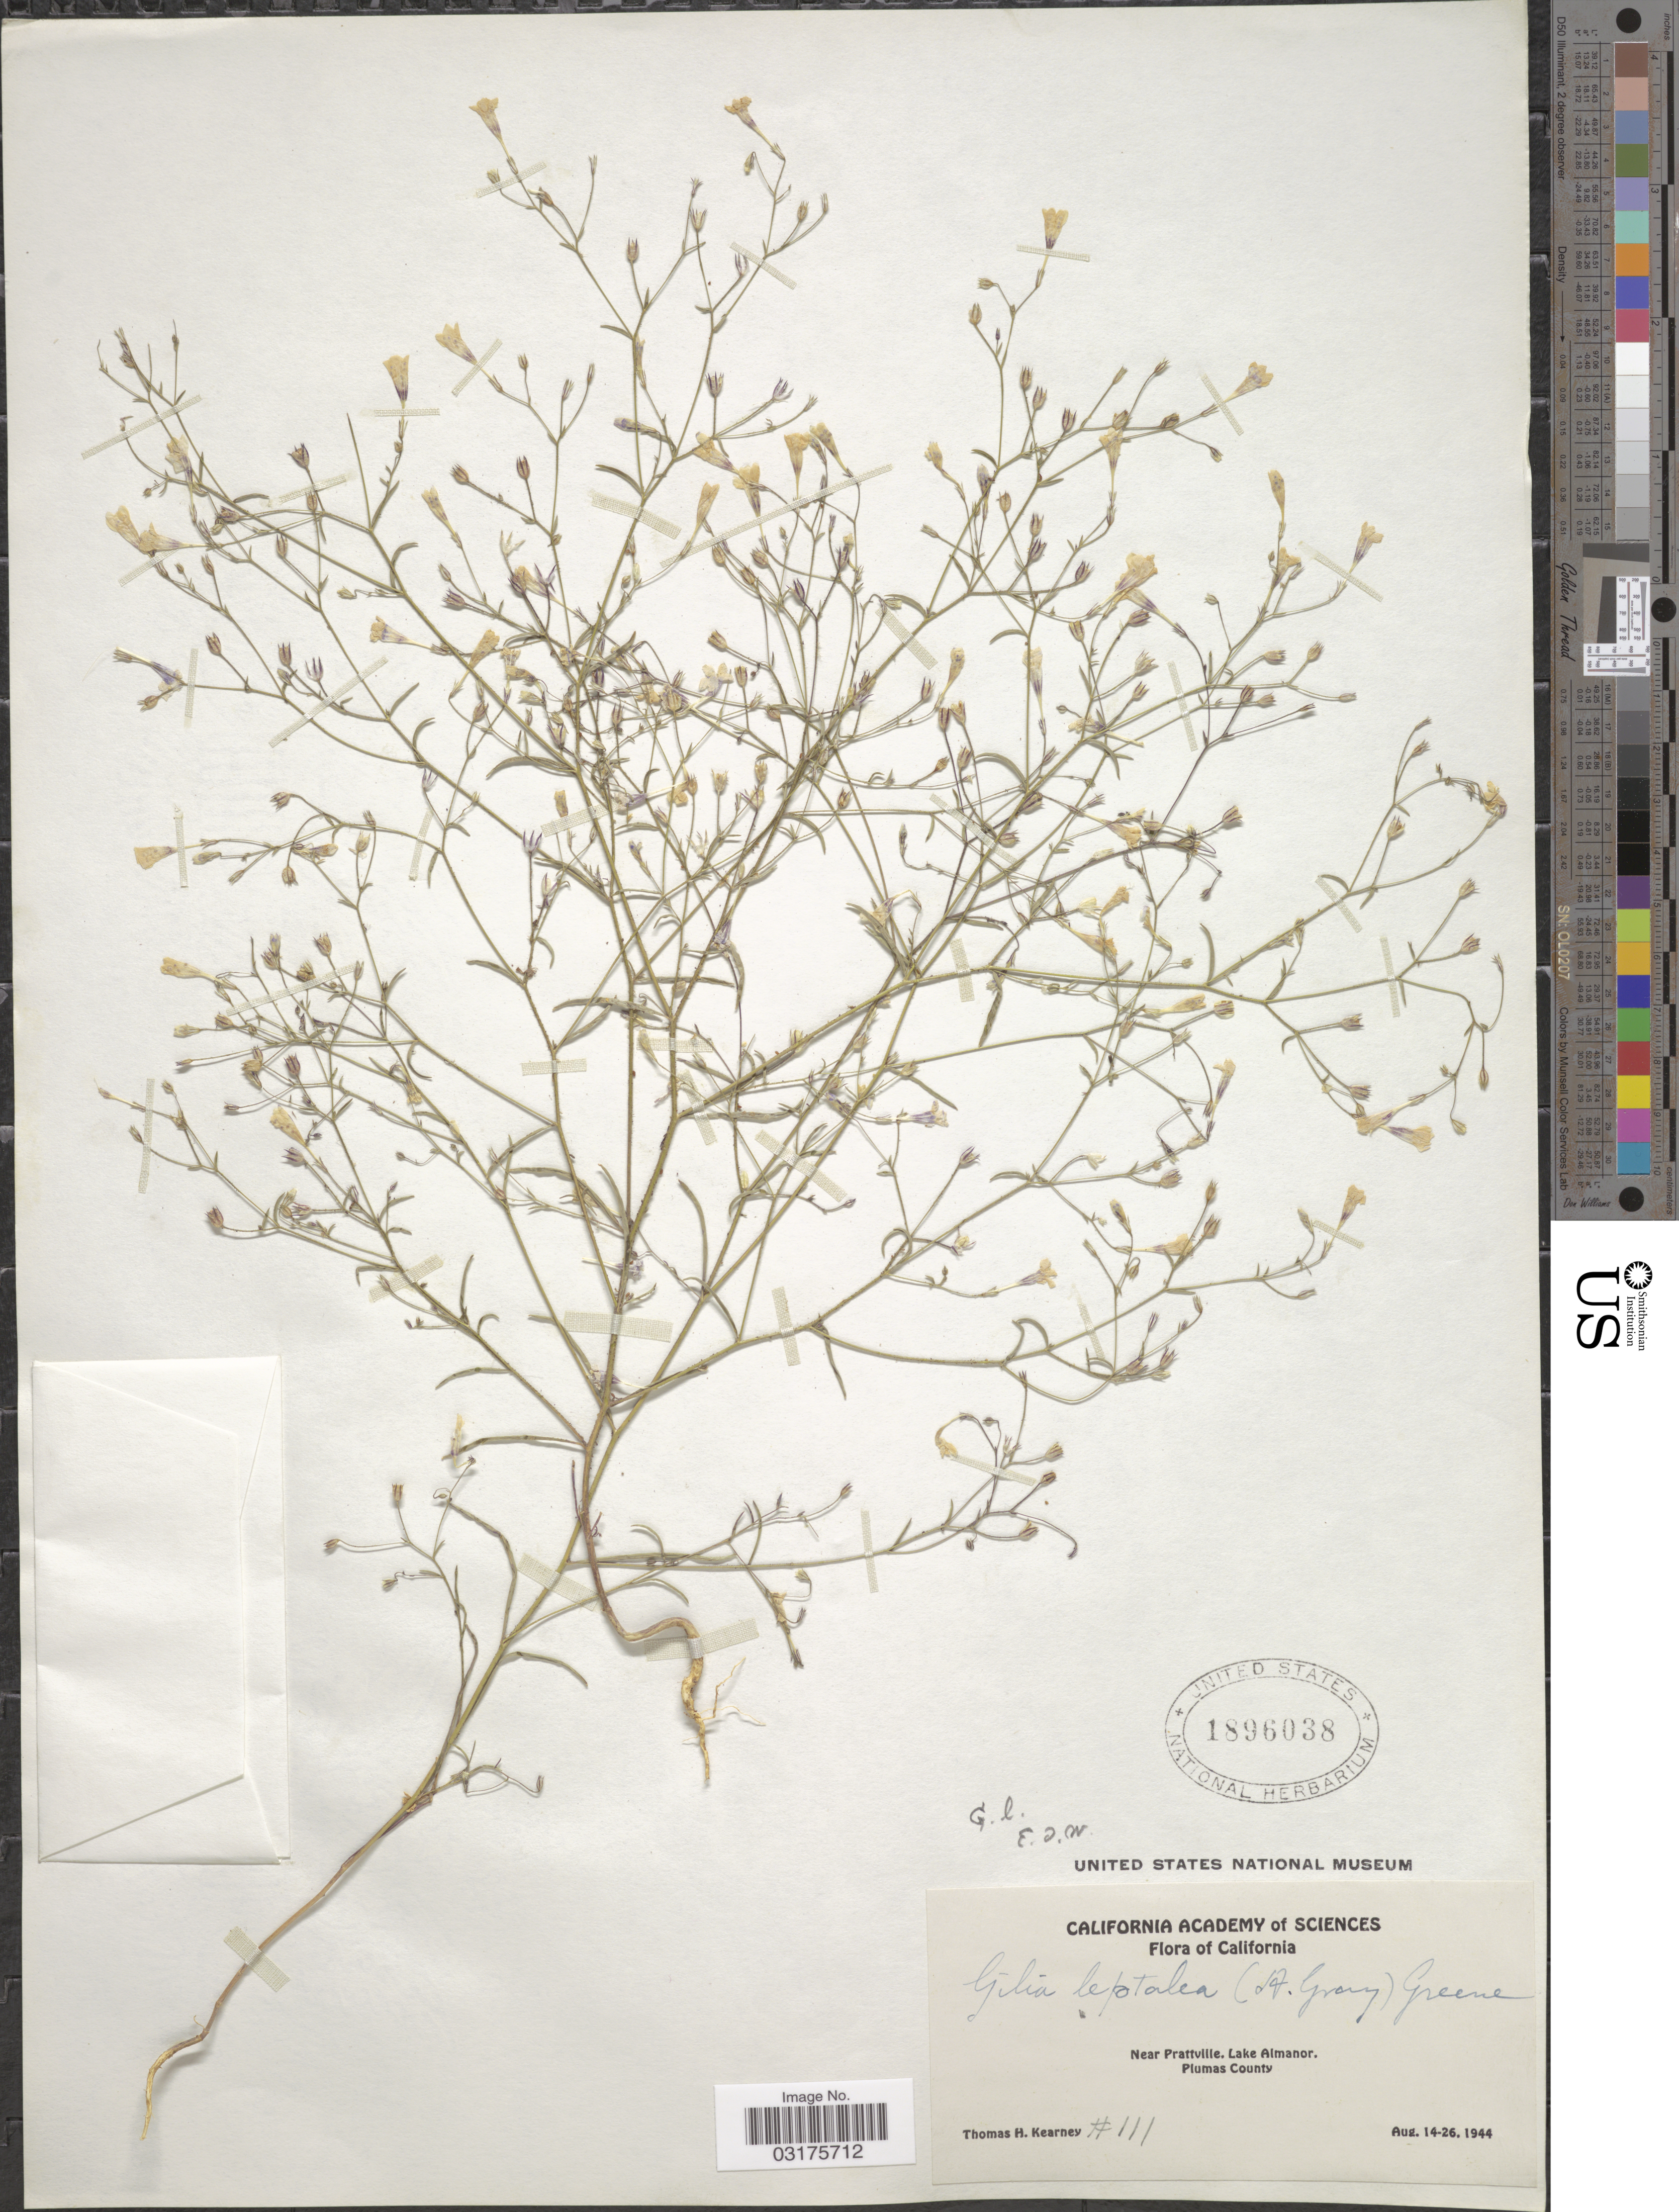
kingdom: Plantae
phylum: Tracheophyta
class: Magnoliopsida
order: Ericales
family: Polemoniaceae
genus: Navarretia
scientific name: Navarretia leptalea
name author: (A. Gray) L.A. Johnson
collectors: T. H. Kearney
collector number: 111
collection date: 1944-08-14/1944-08-26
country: United States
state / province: California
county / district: Plumas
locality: Near Prattville, Lake Almanor, Plumas County.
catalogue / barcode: US 1896038